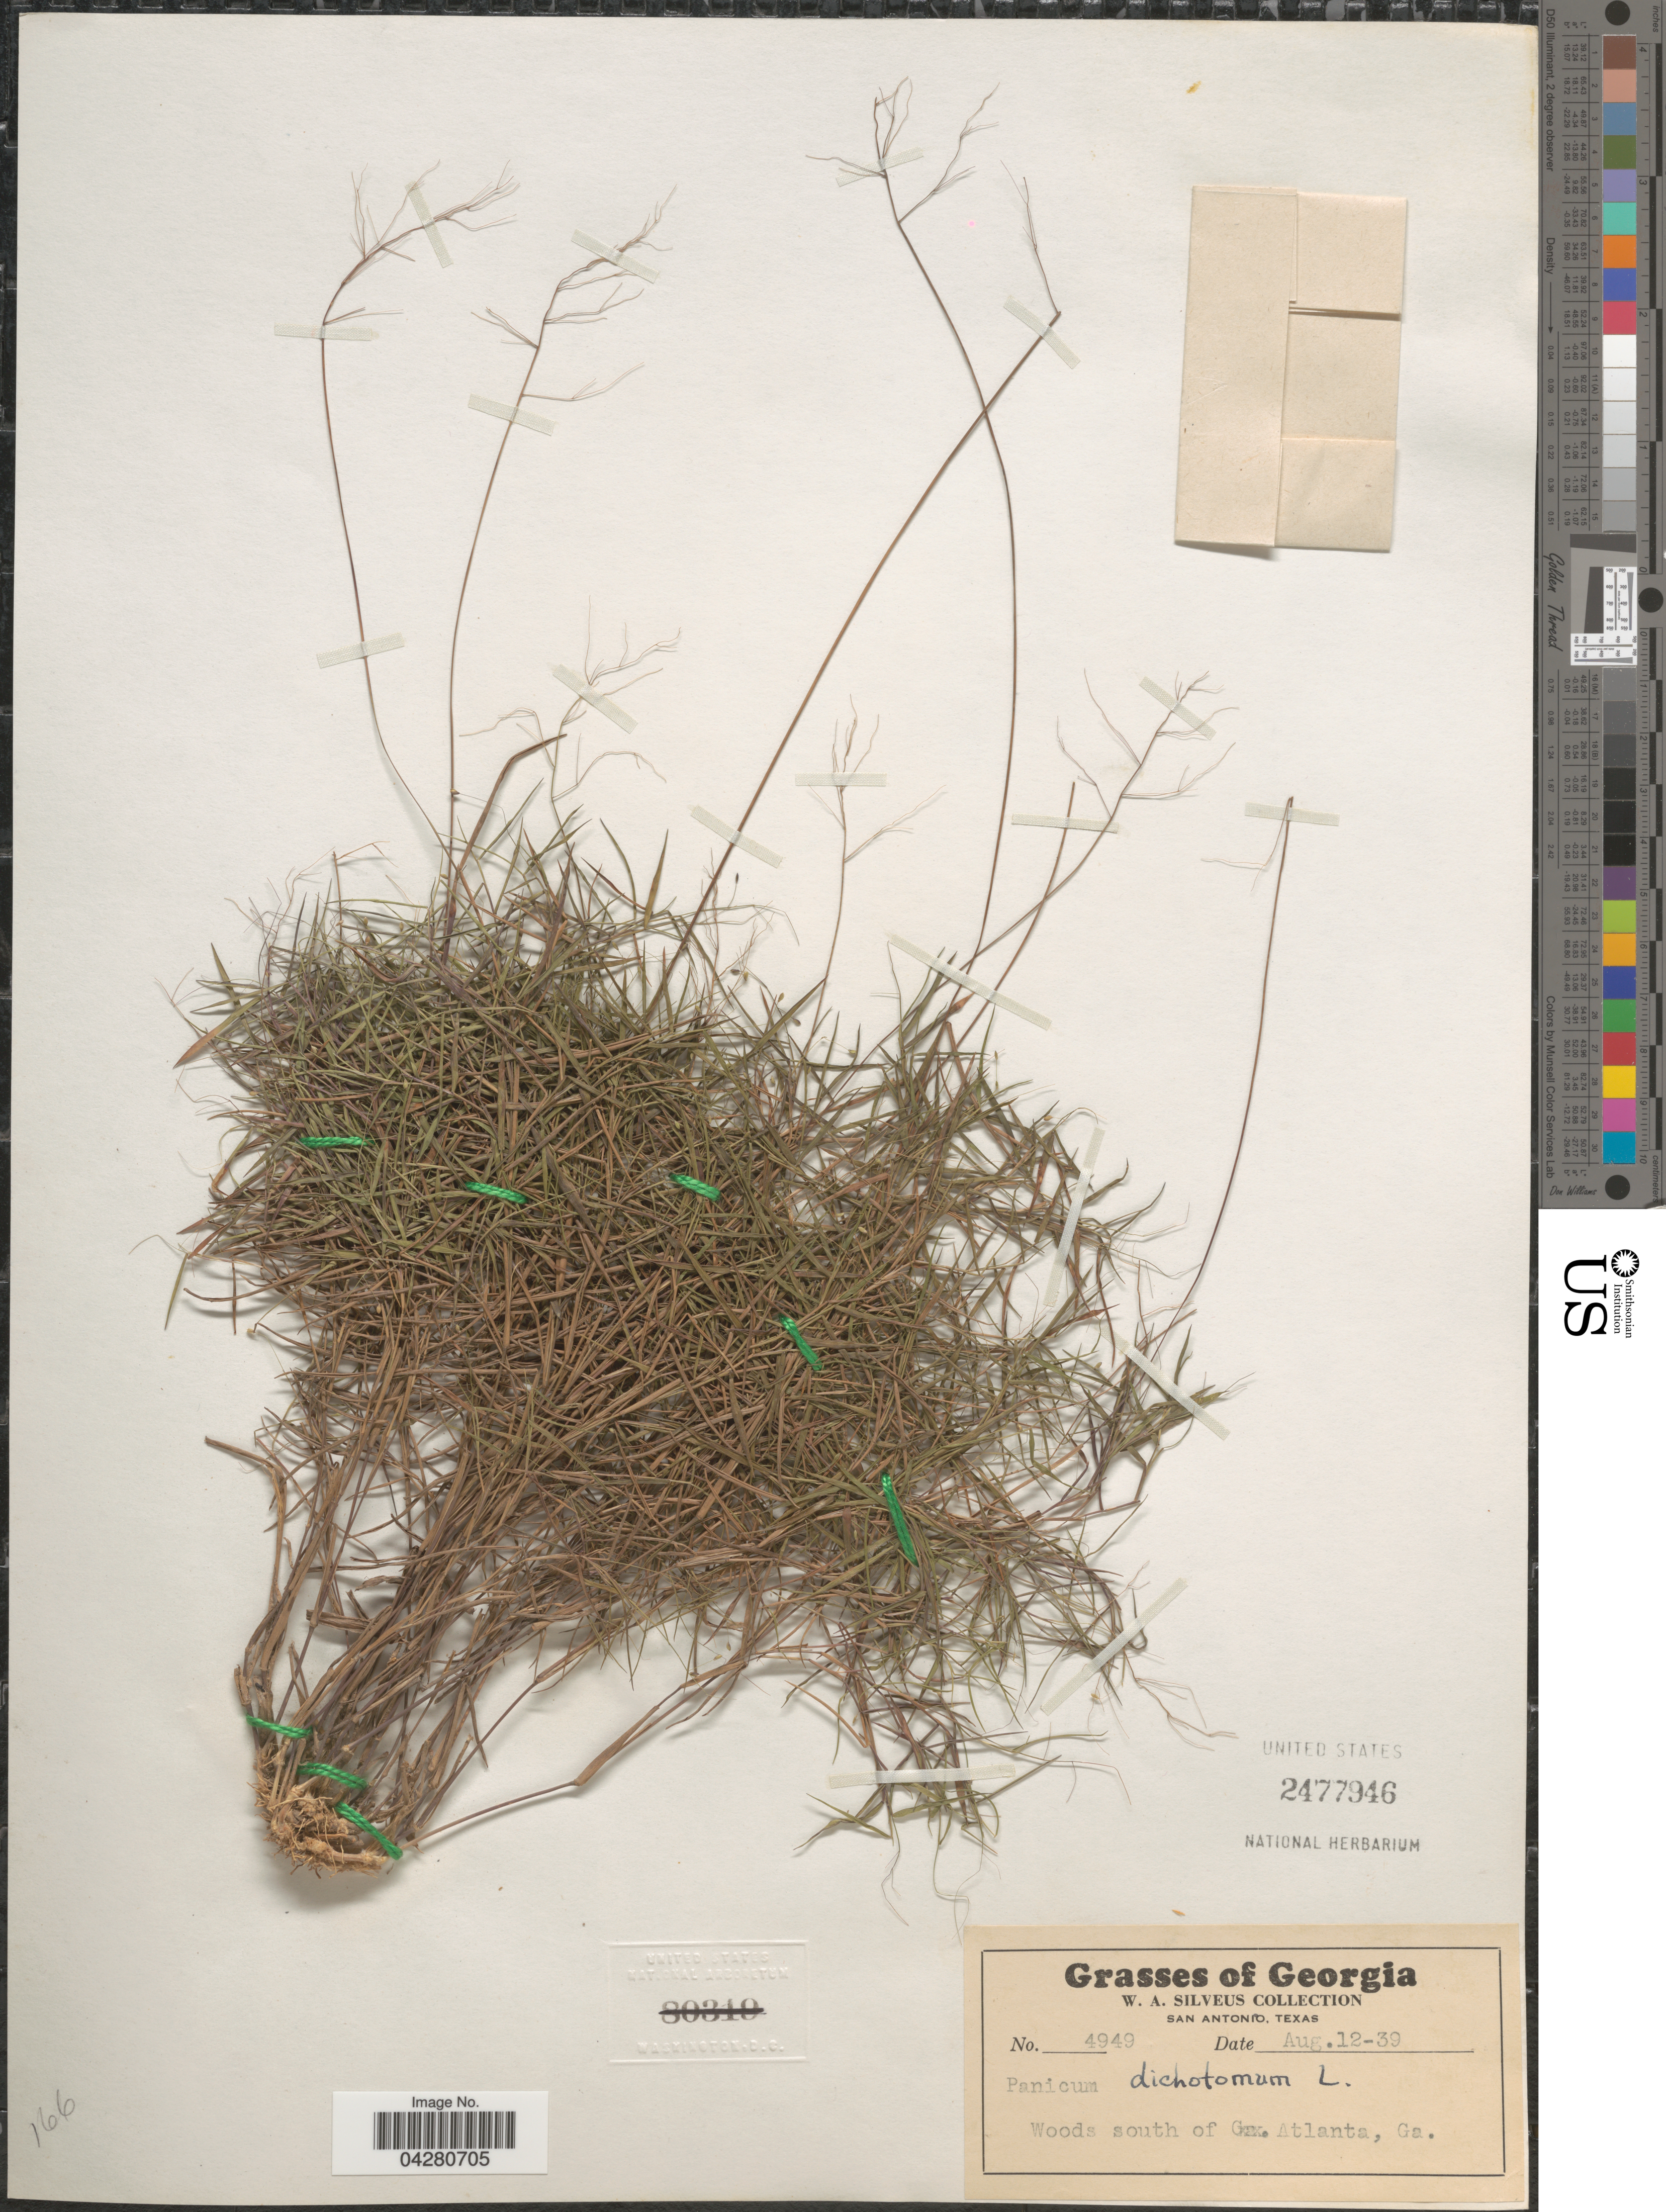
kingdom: Plantae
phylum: Tracheophyta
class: Liliopsida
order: Poales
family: Poaceae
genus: Dichanthelium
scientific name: Dichanthelium dichotomum var. dichotomum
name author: (L.) Gould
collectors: W. Silveus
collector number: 4949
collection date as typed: Transcribed d/m/y: 12/8/39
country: United States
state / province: Georgia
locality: Woods south of Atlanta.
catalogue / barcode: US 2477946